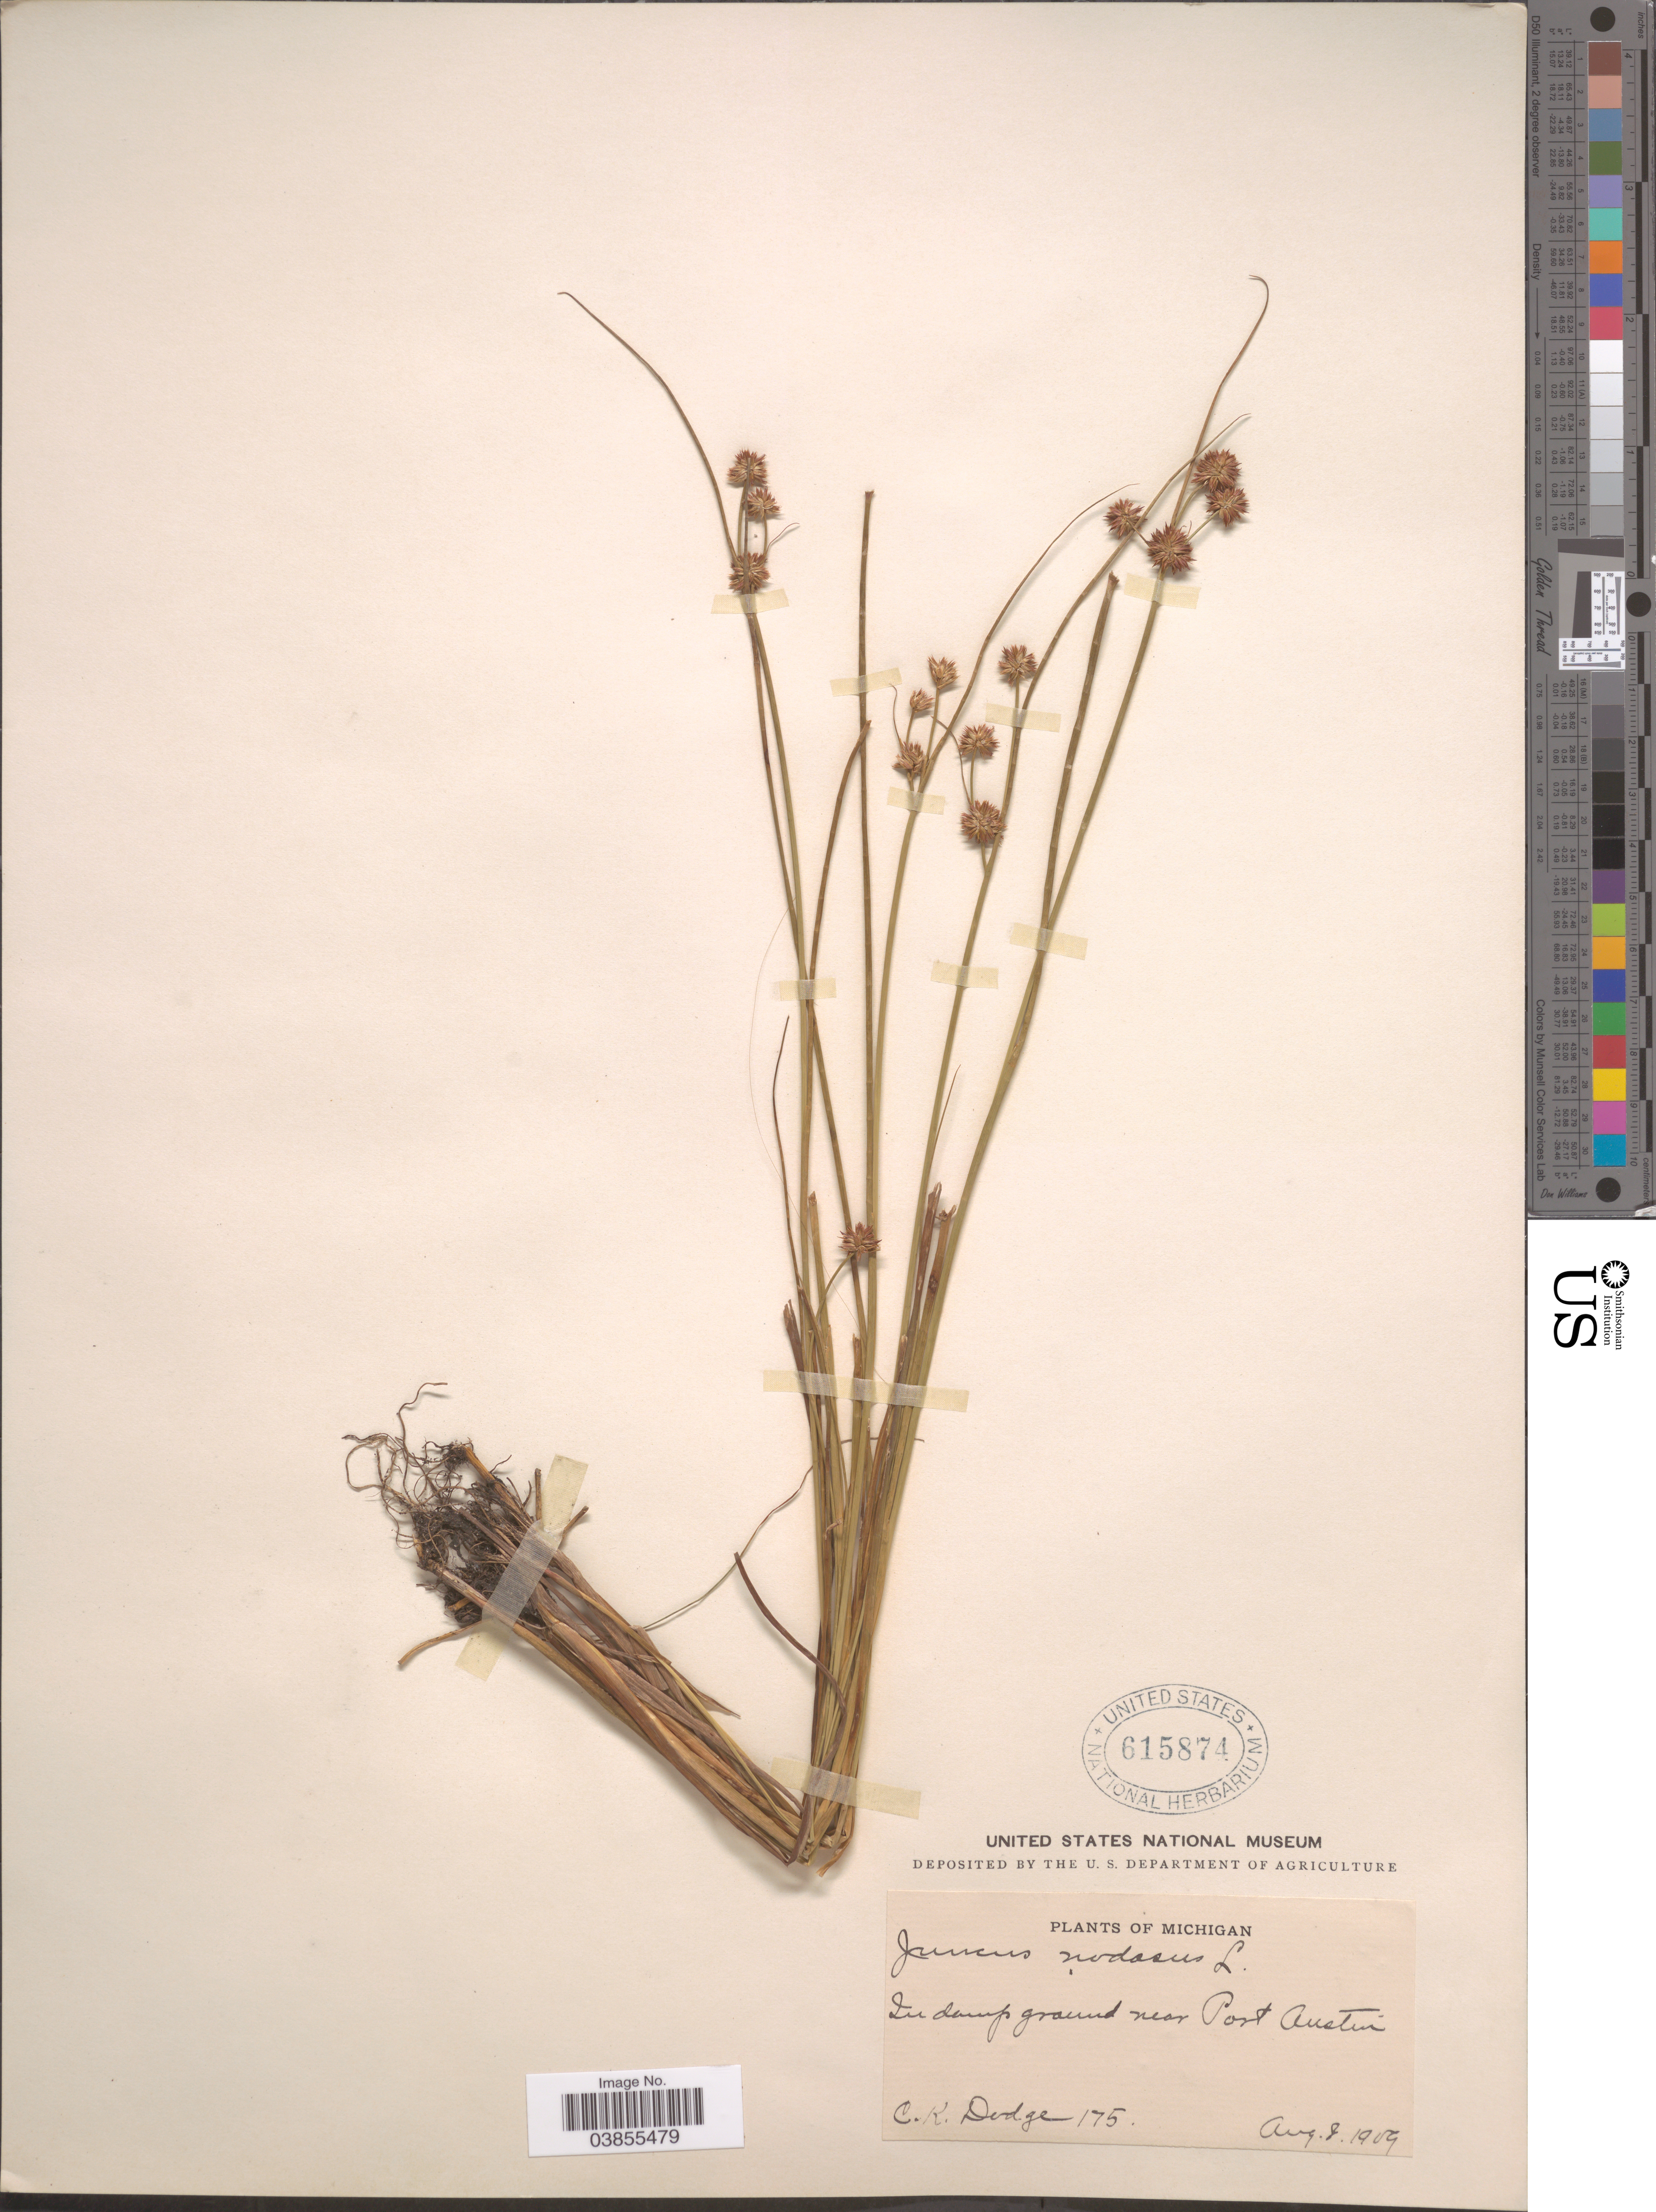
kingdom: Plantae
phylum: Tracheophyta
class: Liliopsida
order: Poales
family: Juncaceae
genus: Juncus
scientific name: Juncus nodosus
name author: L.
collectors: C. Dodge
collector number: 175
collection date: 1909-08-08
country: United States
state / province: Michigan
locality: In damp ground near Port Austin.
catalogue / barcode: US 615874